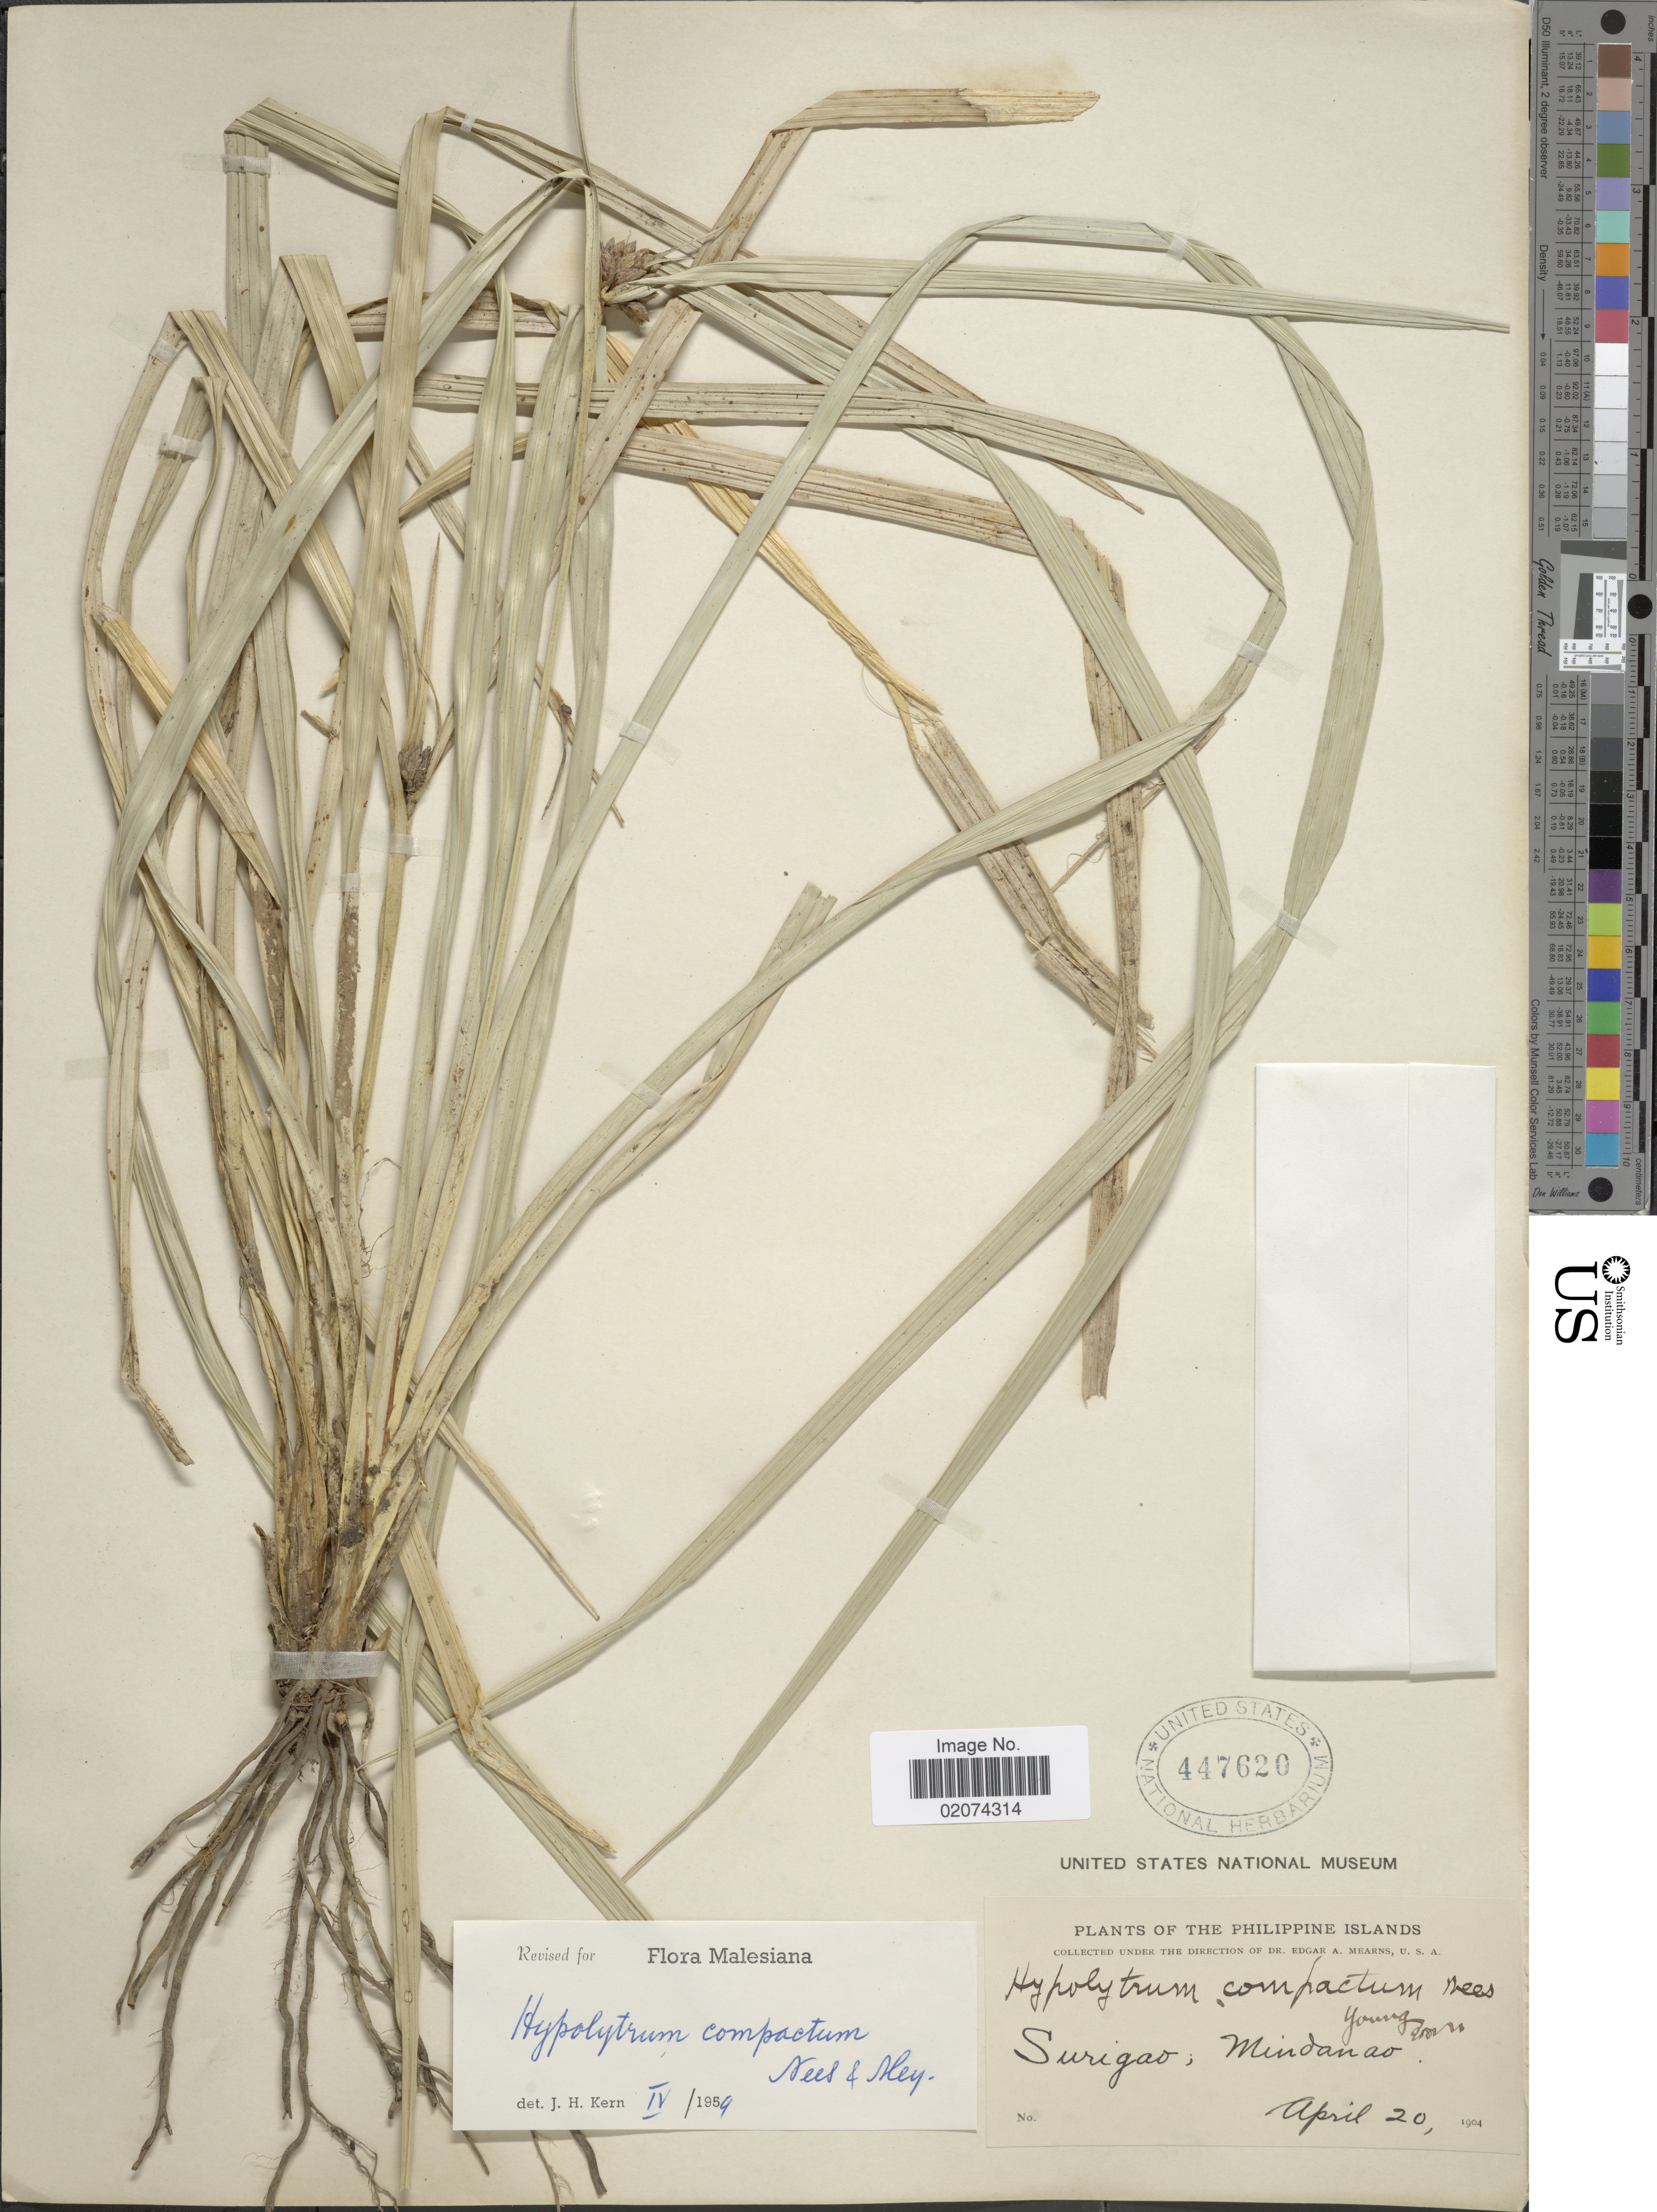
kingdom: Plantae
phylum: Tracheophyta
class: Liliopsida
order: Poales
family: Cyperaceae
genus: Hypolytrum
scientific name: Hypolytrum compactum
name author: Nees & Meyen ex Kunth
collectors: E. A. Mearns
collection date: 1904-04-20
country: Philippines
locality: Surigao, Mindanao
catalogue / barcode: US 447620